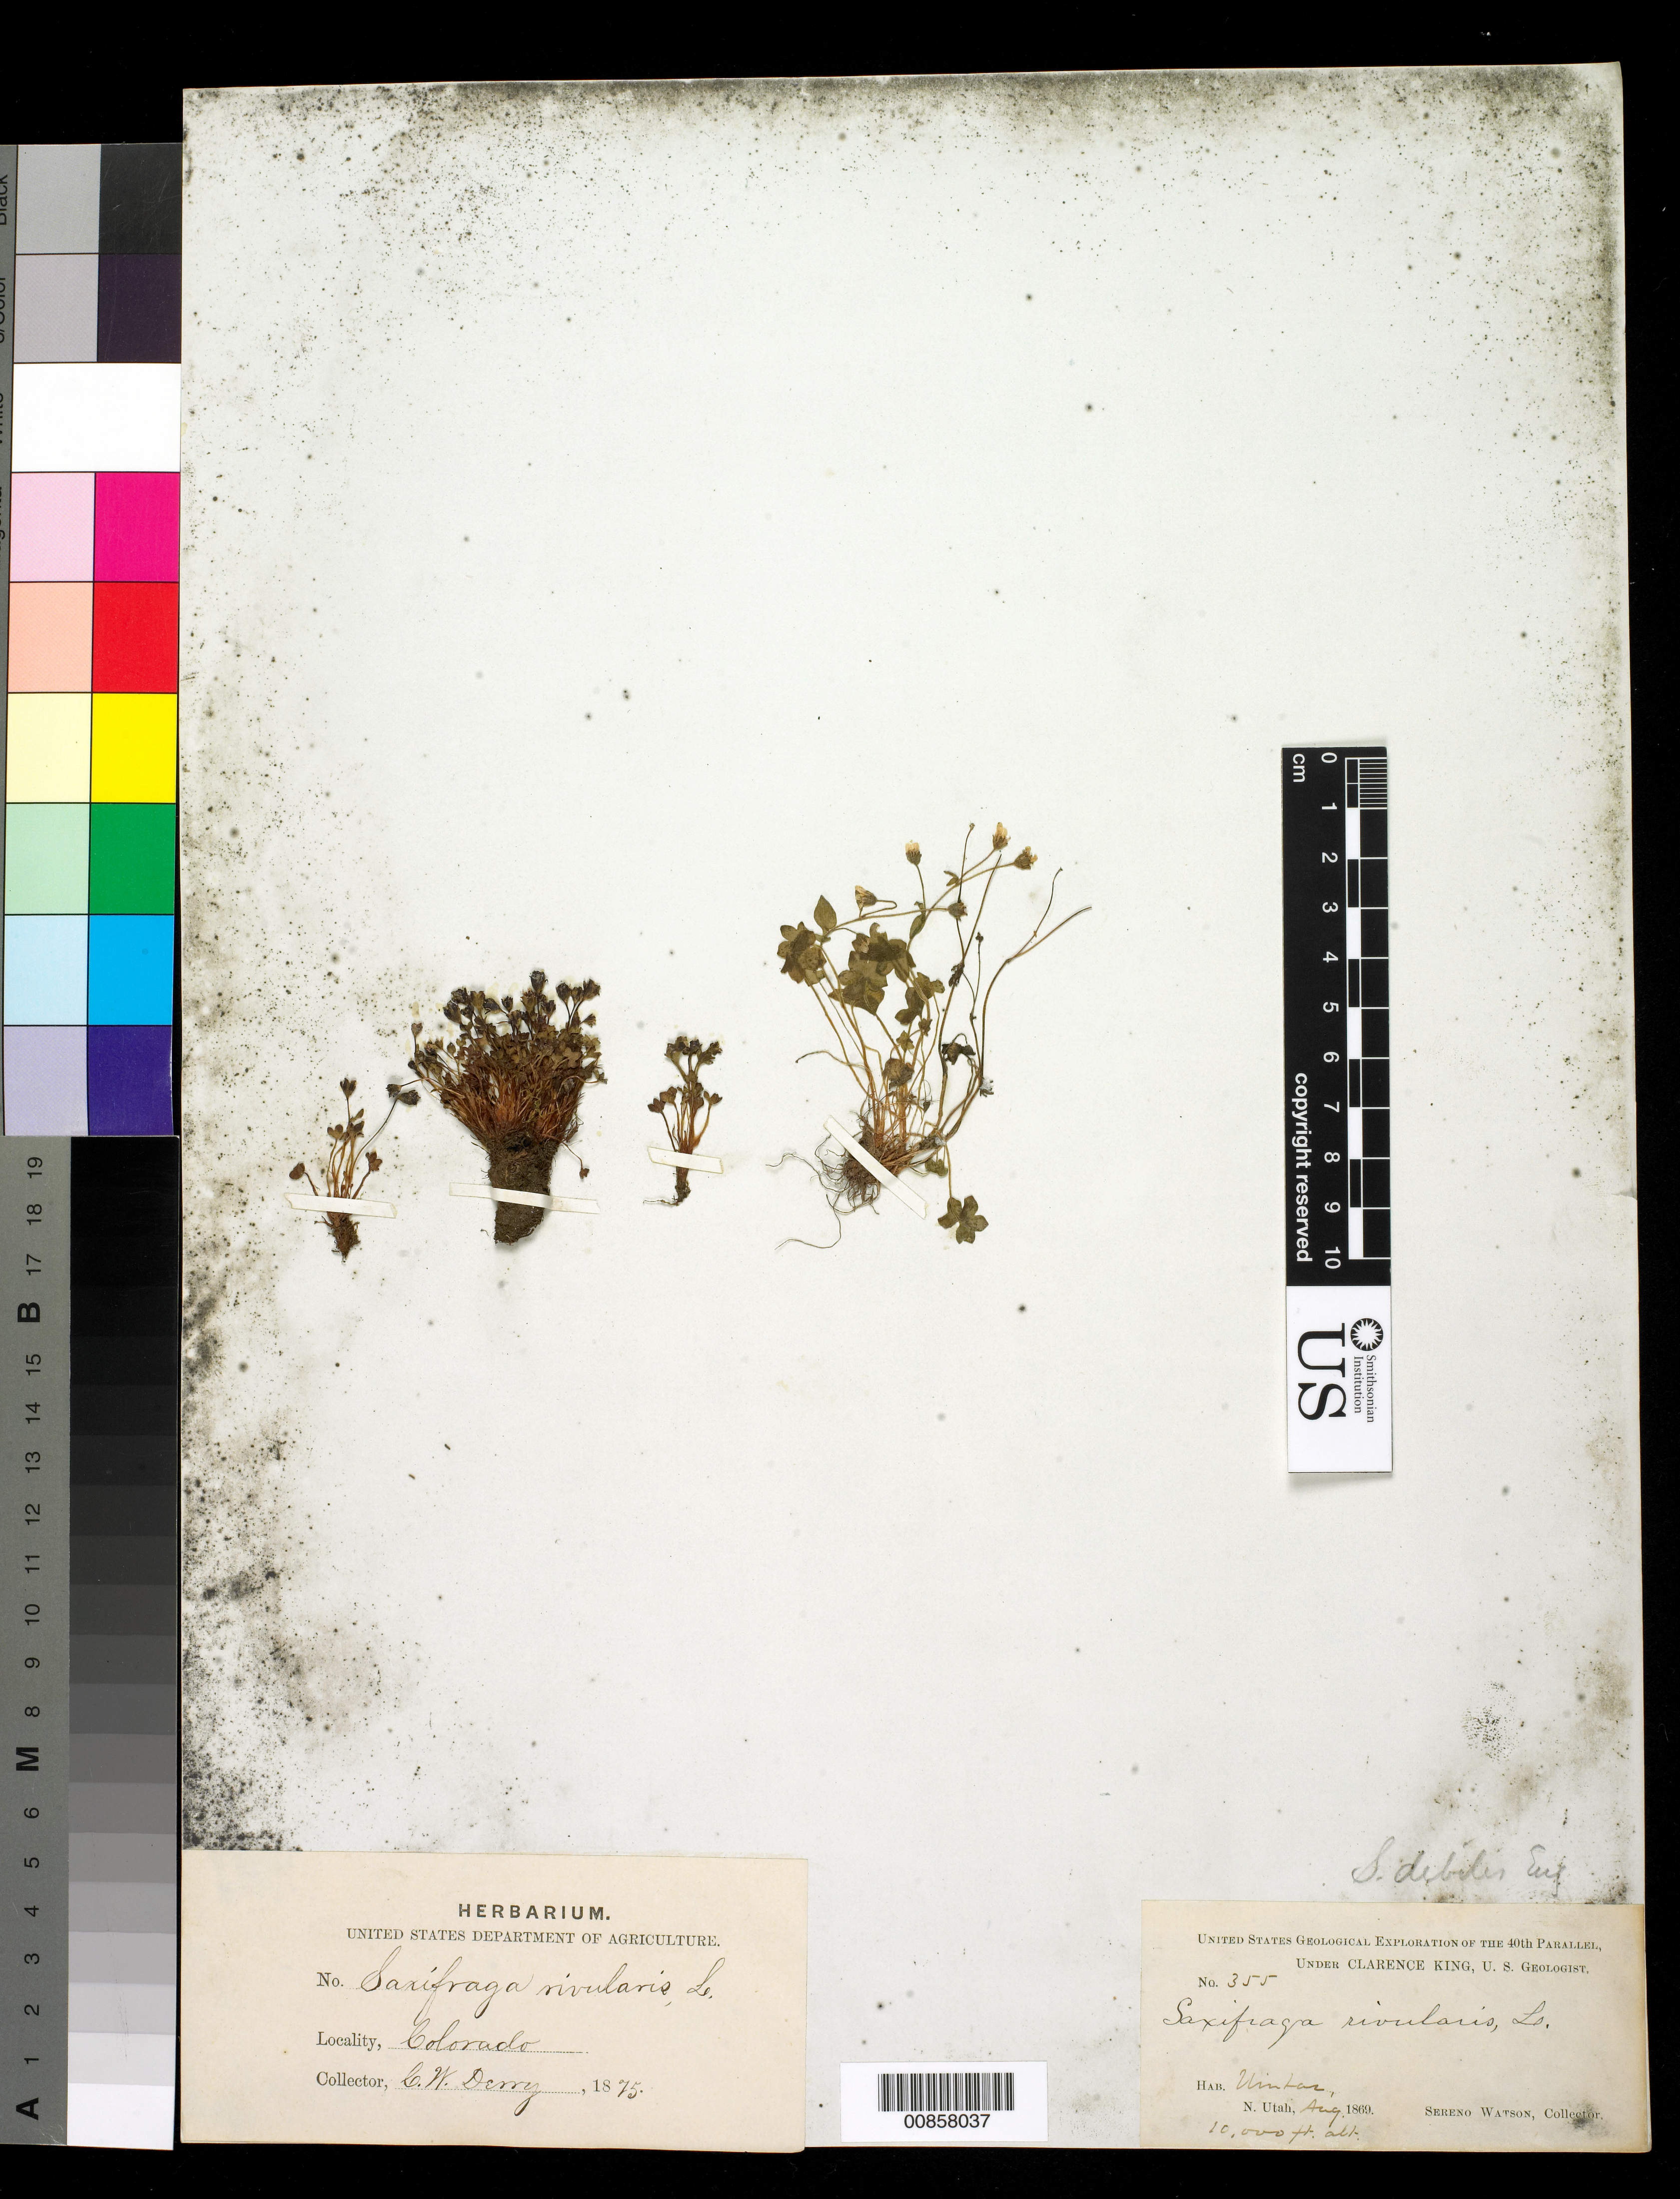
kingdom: Plantae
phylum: Tracheophyta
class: Magnoliopsida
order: Saxifragales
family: Saxifragaceae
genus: Saxifraga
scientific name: Saxifraga rivularis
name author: L.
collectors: S. Watson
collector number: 355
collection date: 1869-08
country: United States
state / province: Utah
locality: Uintas, N. Utah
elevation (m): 3048